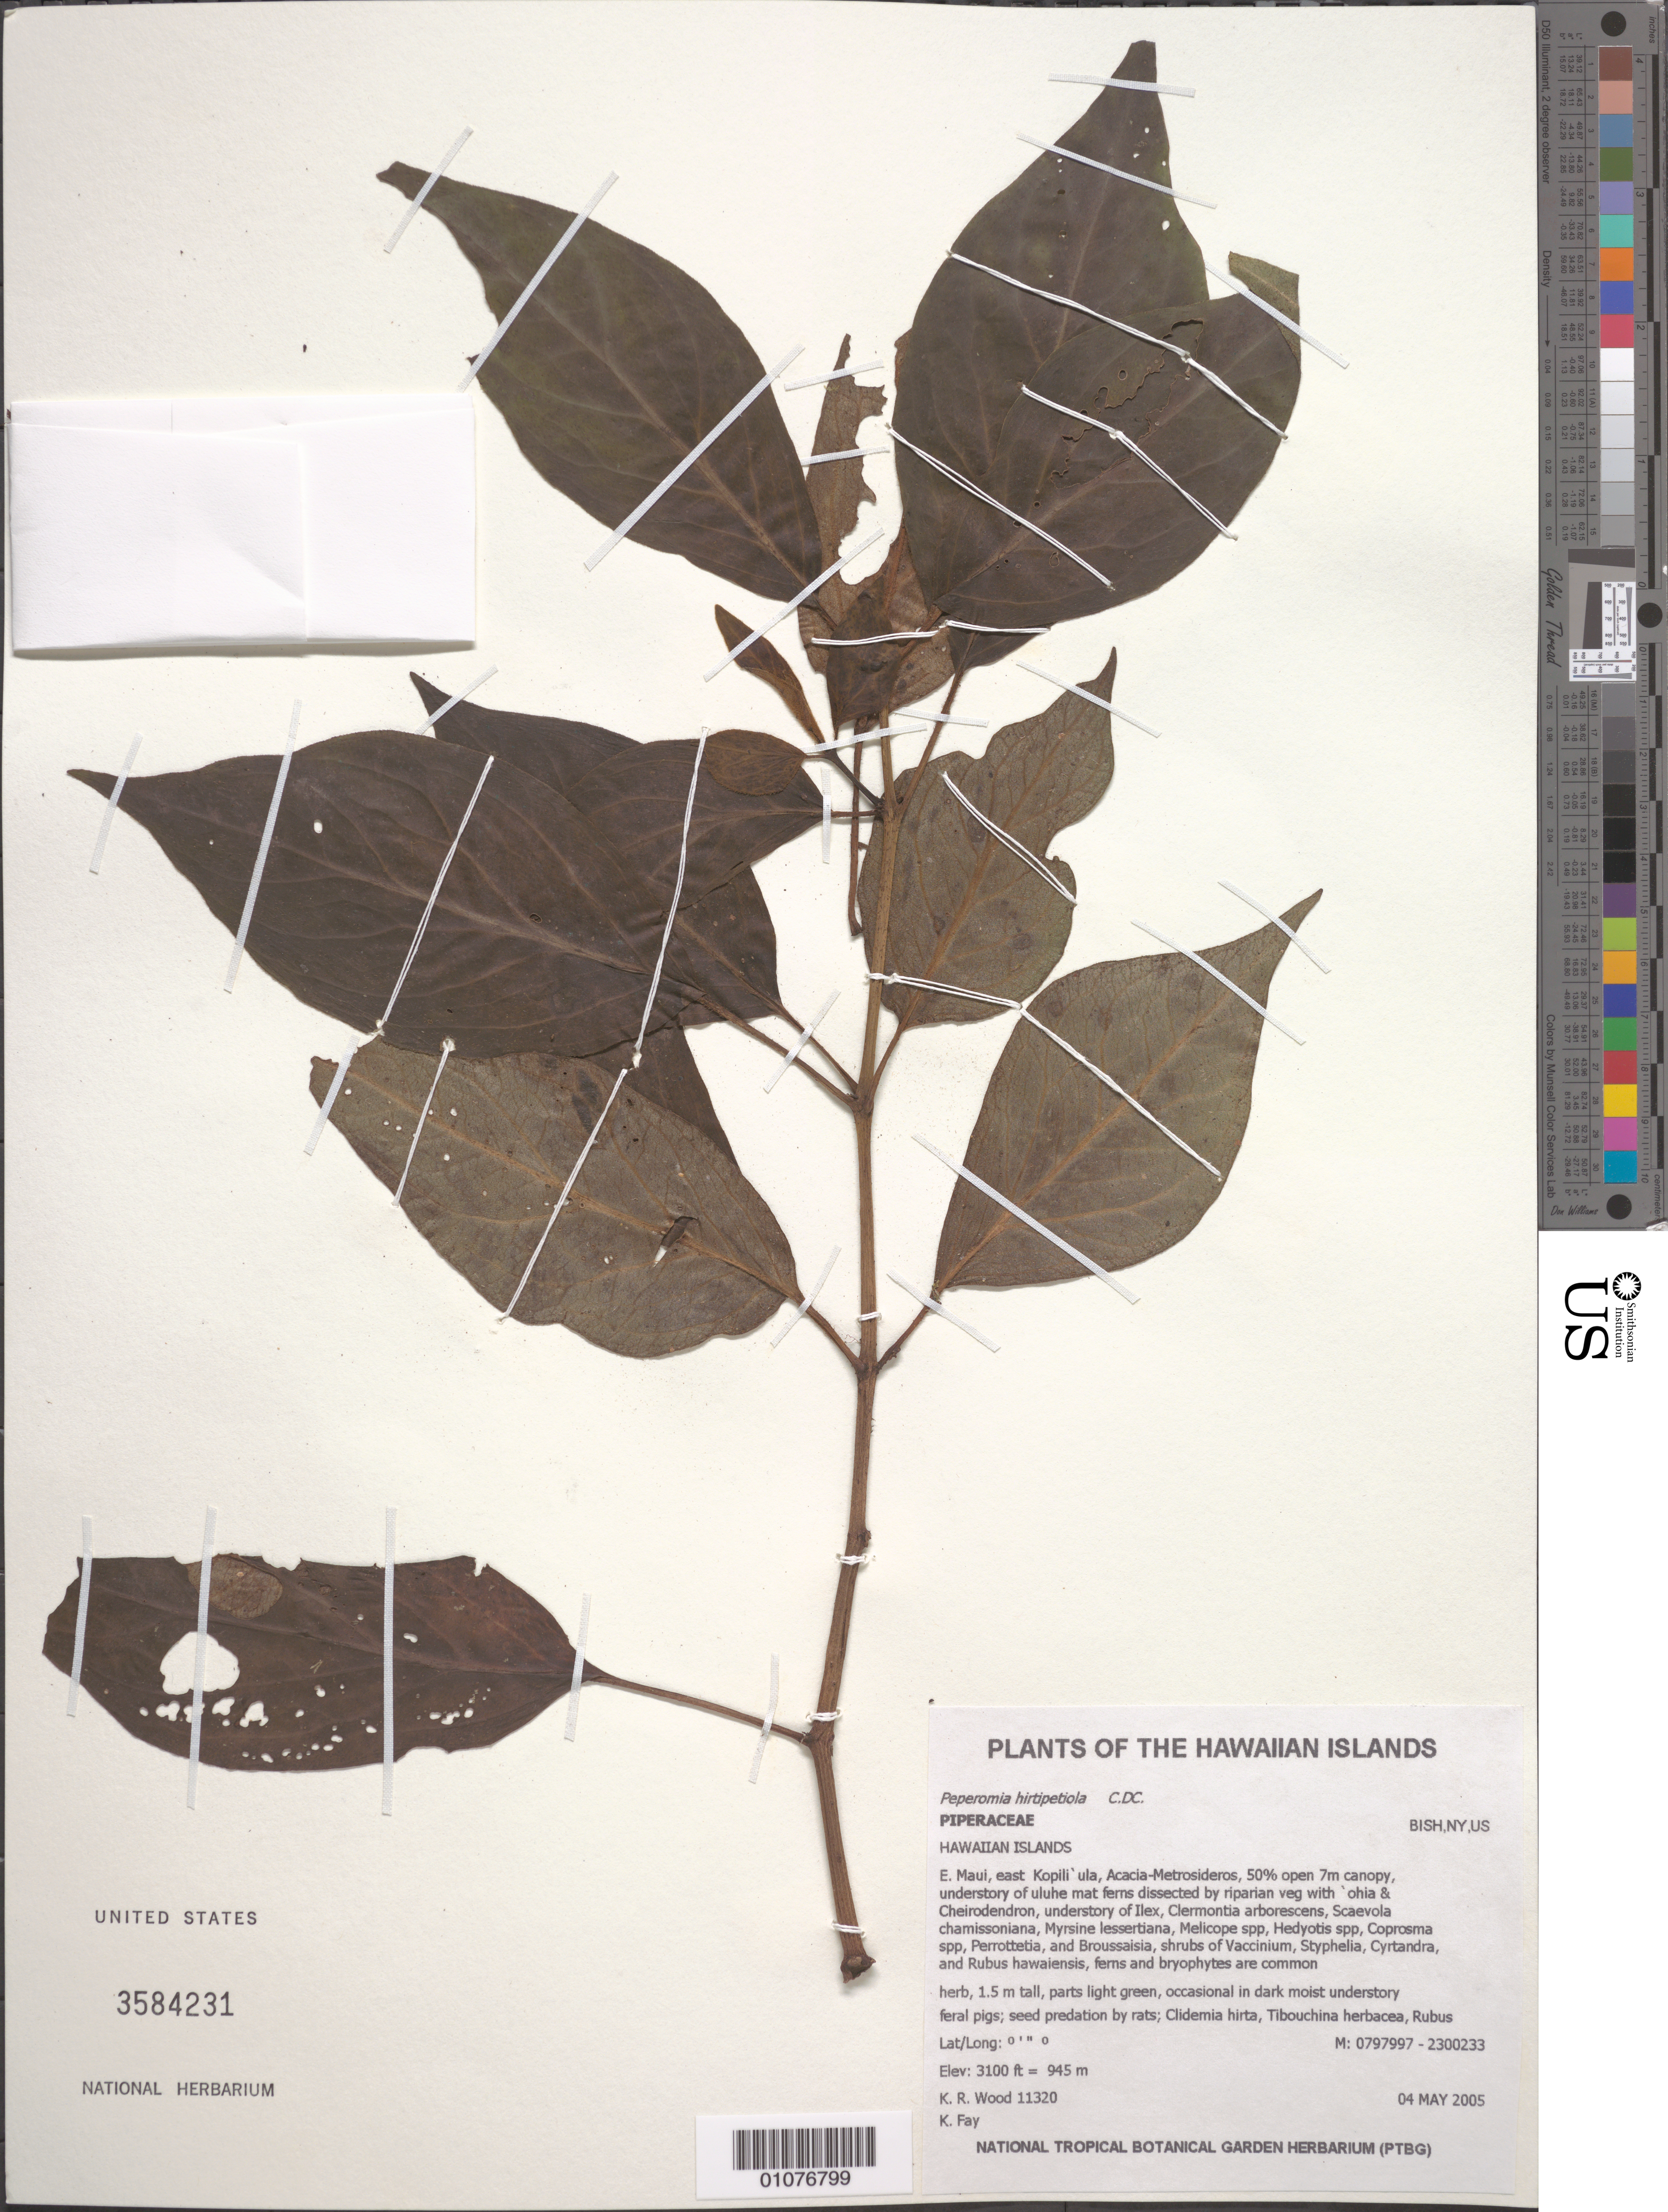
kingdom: Plantae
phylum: Tracheophyta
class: Magnoliopsida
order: Piperales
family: Piperaceae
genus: Peperomia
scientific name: Peperomia hirtipetiola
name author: C. DC.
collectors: K. R. Wood & K. Fay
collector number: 11320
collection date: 2005-05-04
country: United States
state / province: Hawaii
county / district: Maui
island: Maui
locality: East Maui, east Kopili'ula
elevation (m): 945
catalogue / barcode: US 3584231